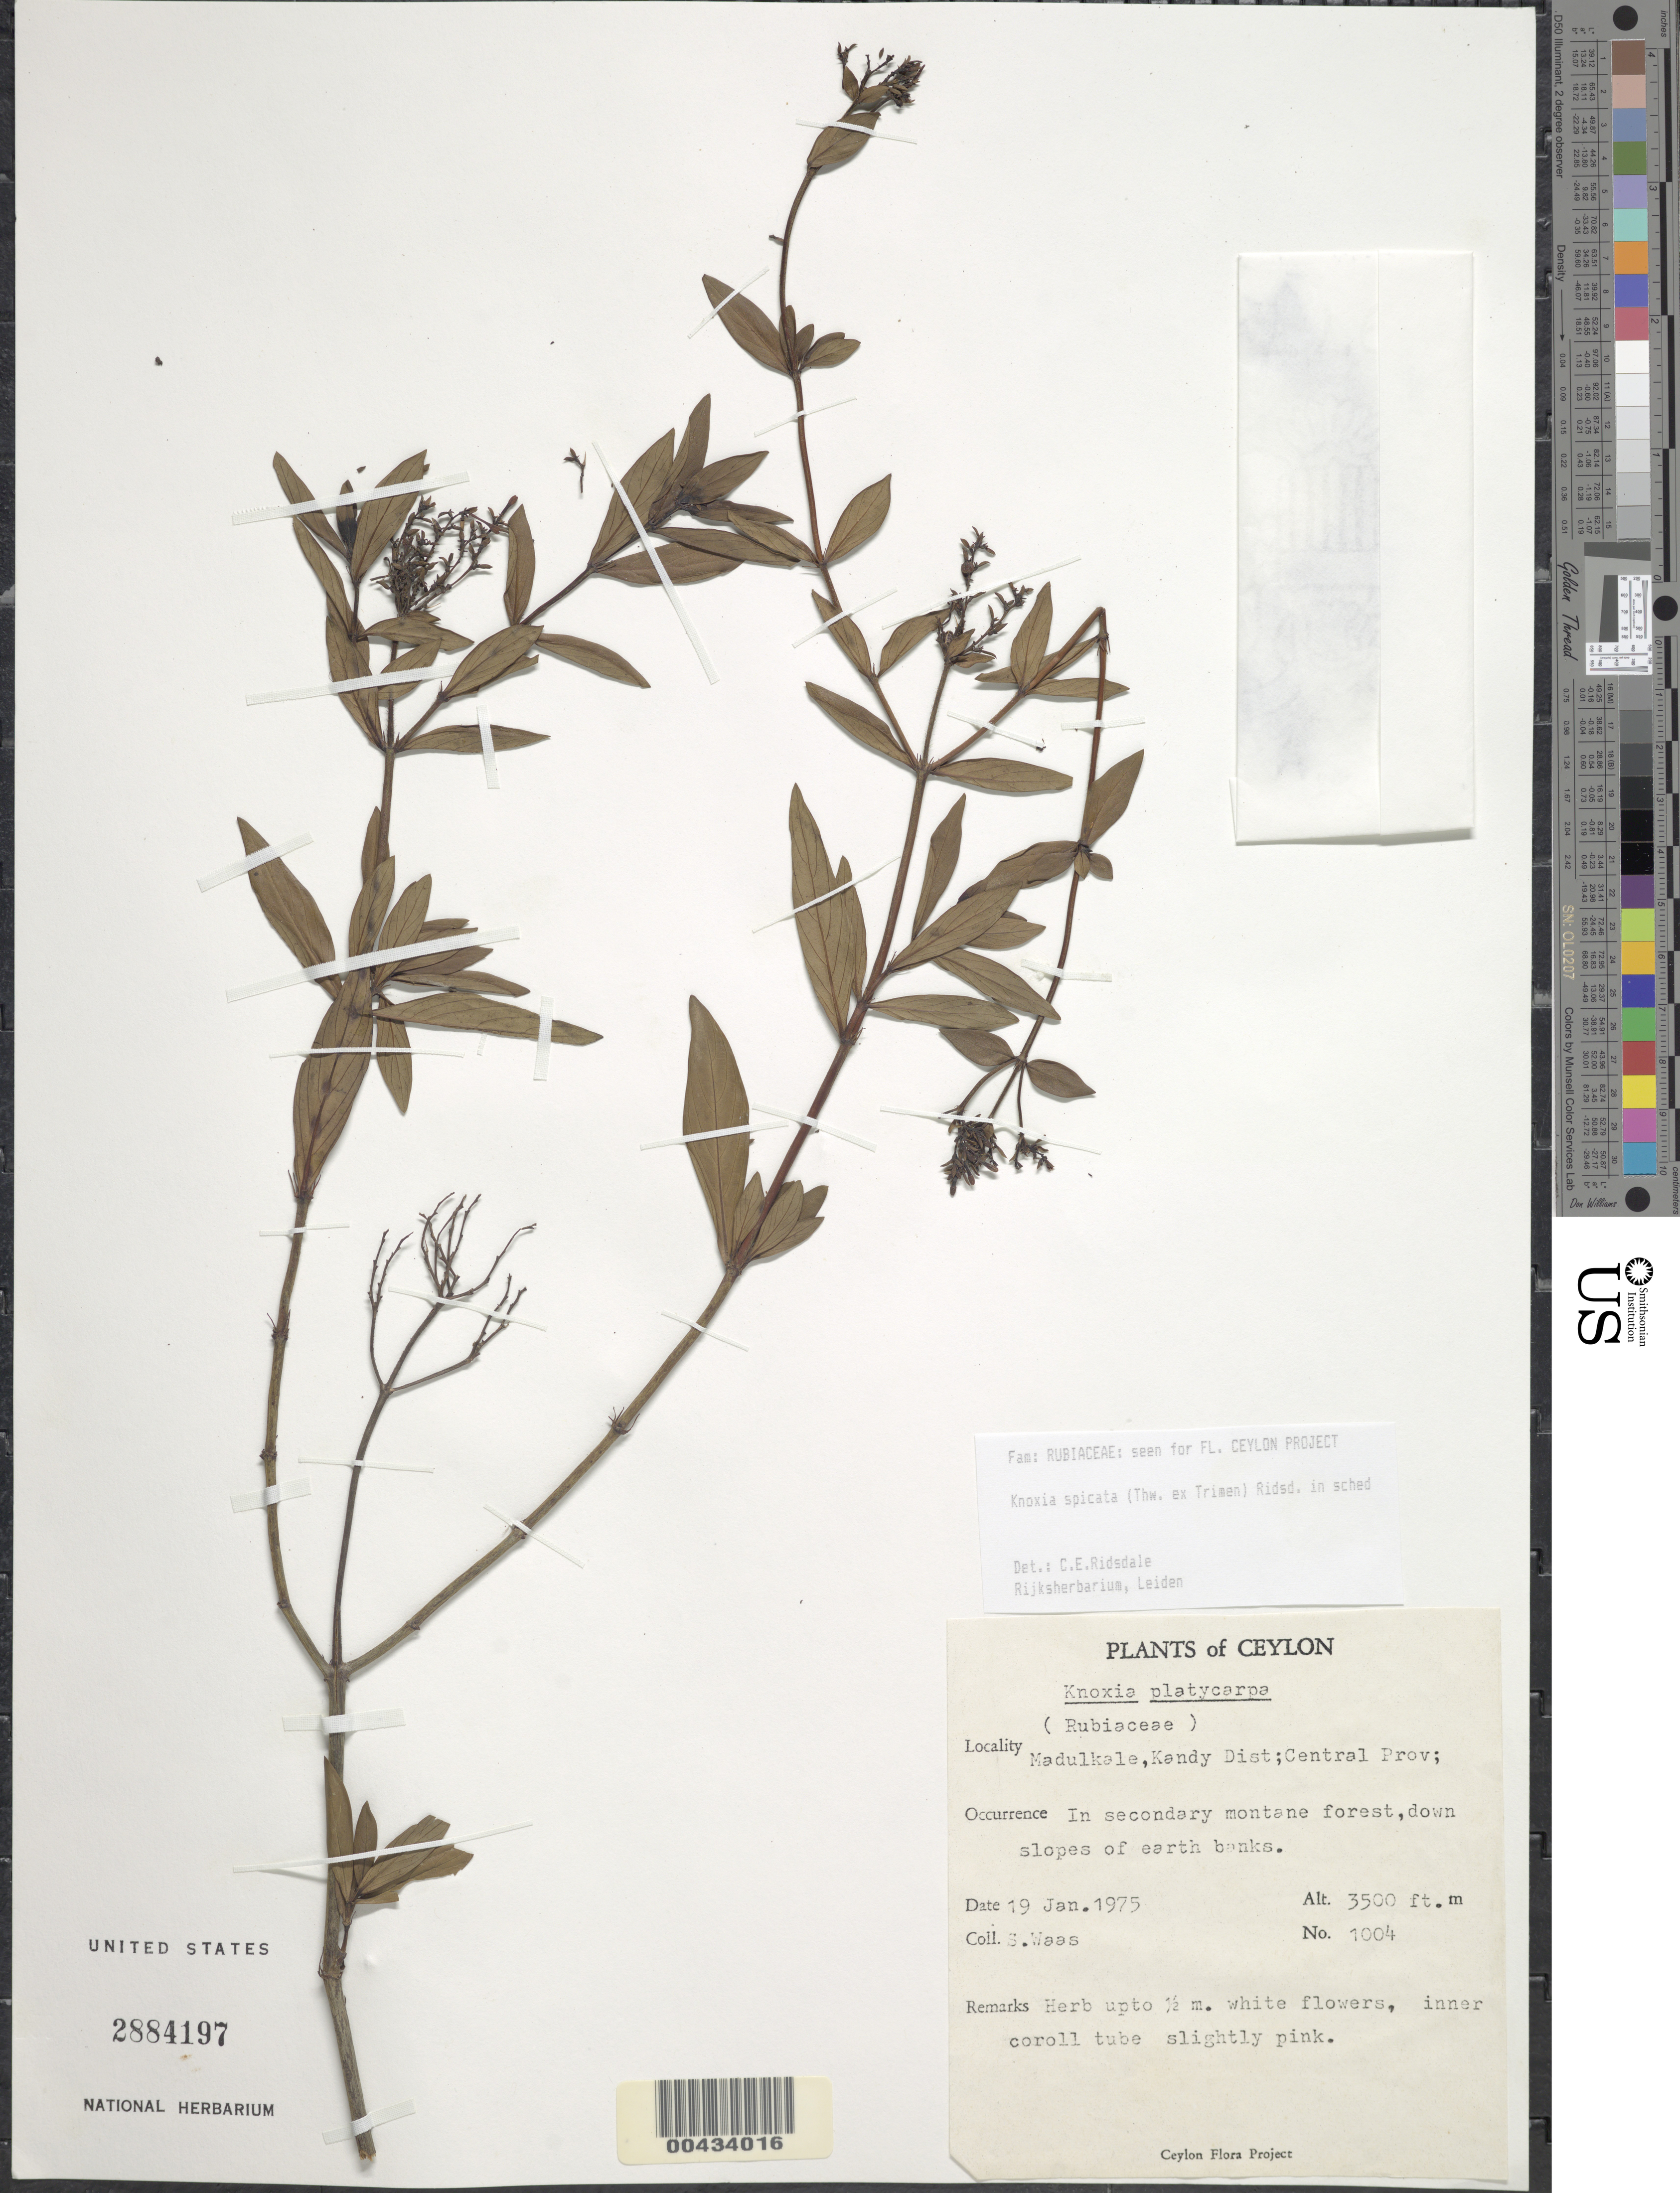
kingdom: Plantae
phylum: Tracheophyta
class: Magnoliopsida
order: Gentianales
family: Rubiaceae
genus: Knoxia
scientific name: Knoxia spicata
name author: (Thwaites ex Trimen) Ridsdale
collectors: S. Waas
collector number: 1004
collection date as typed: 19 Jan 1975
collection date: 1975-01-19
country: Sri Lanka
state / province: Central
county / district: Kandy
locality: Madulkale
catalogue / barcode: US 2884197